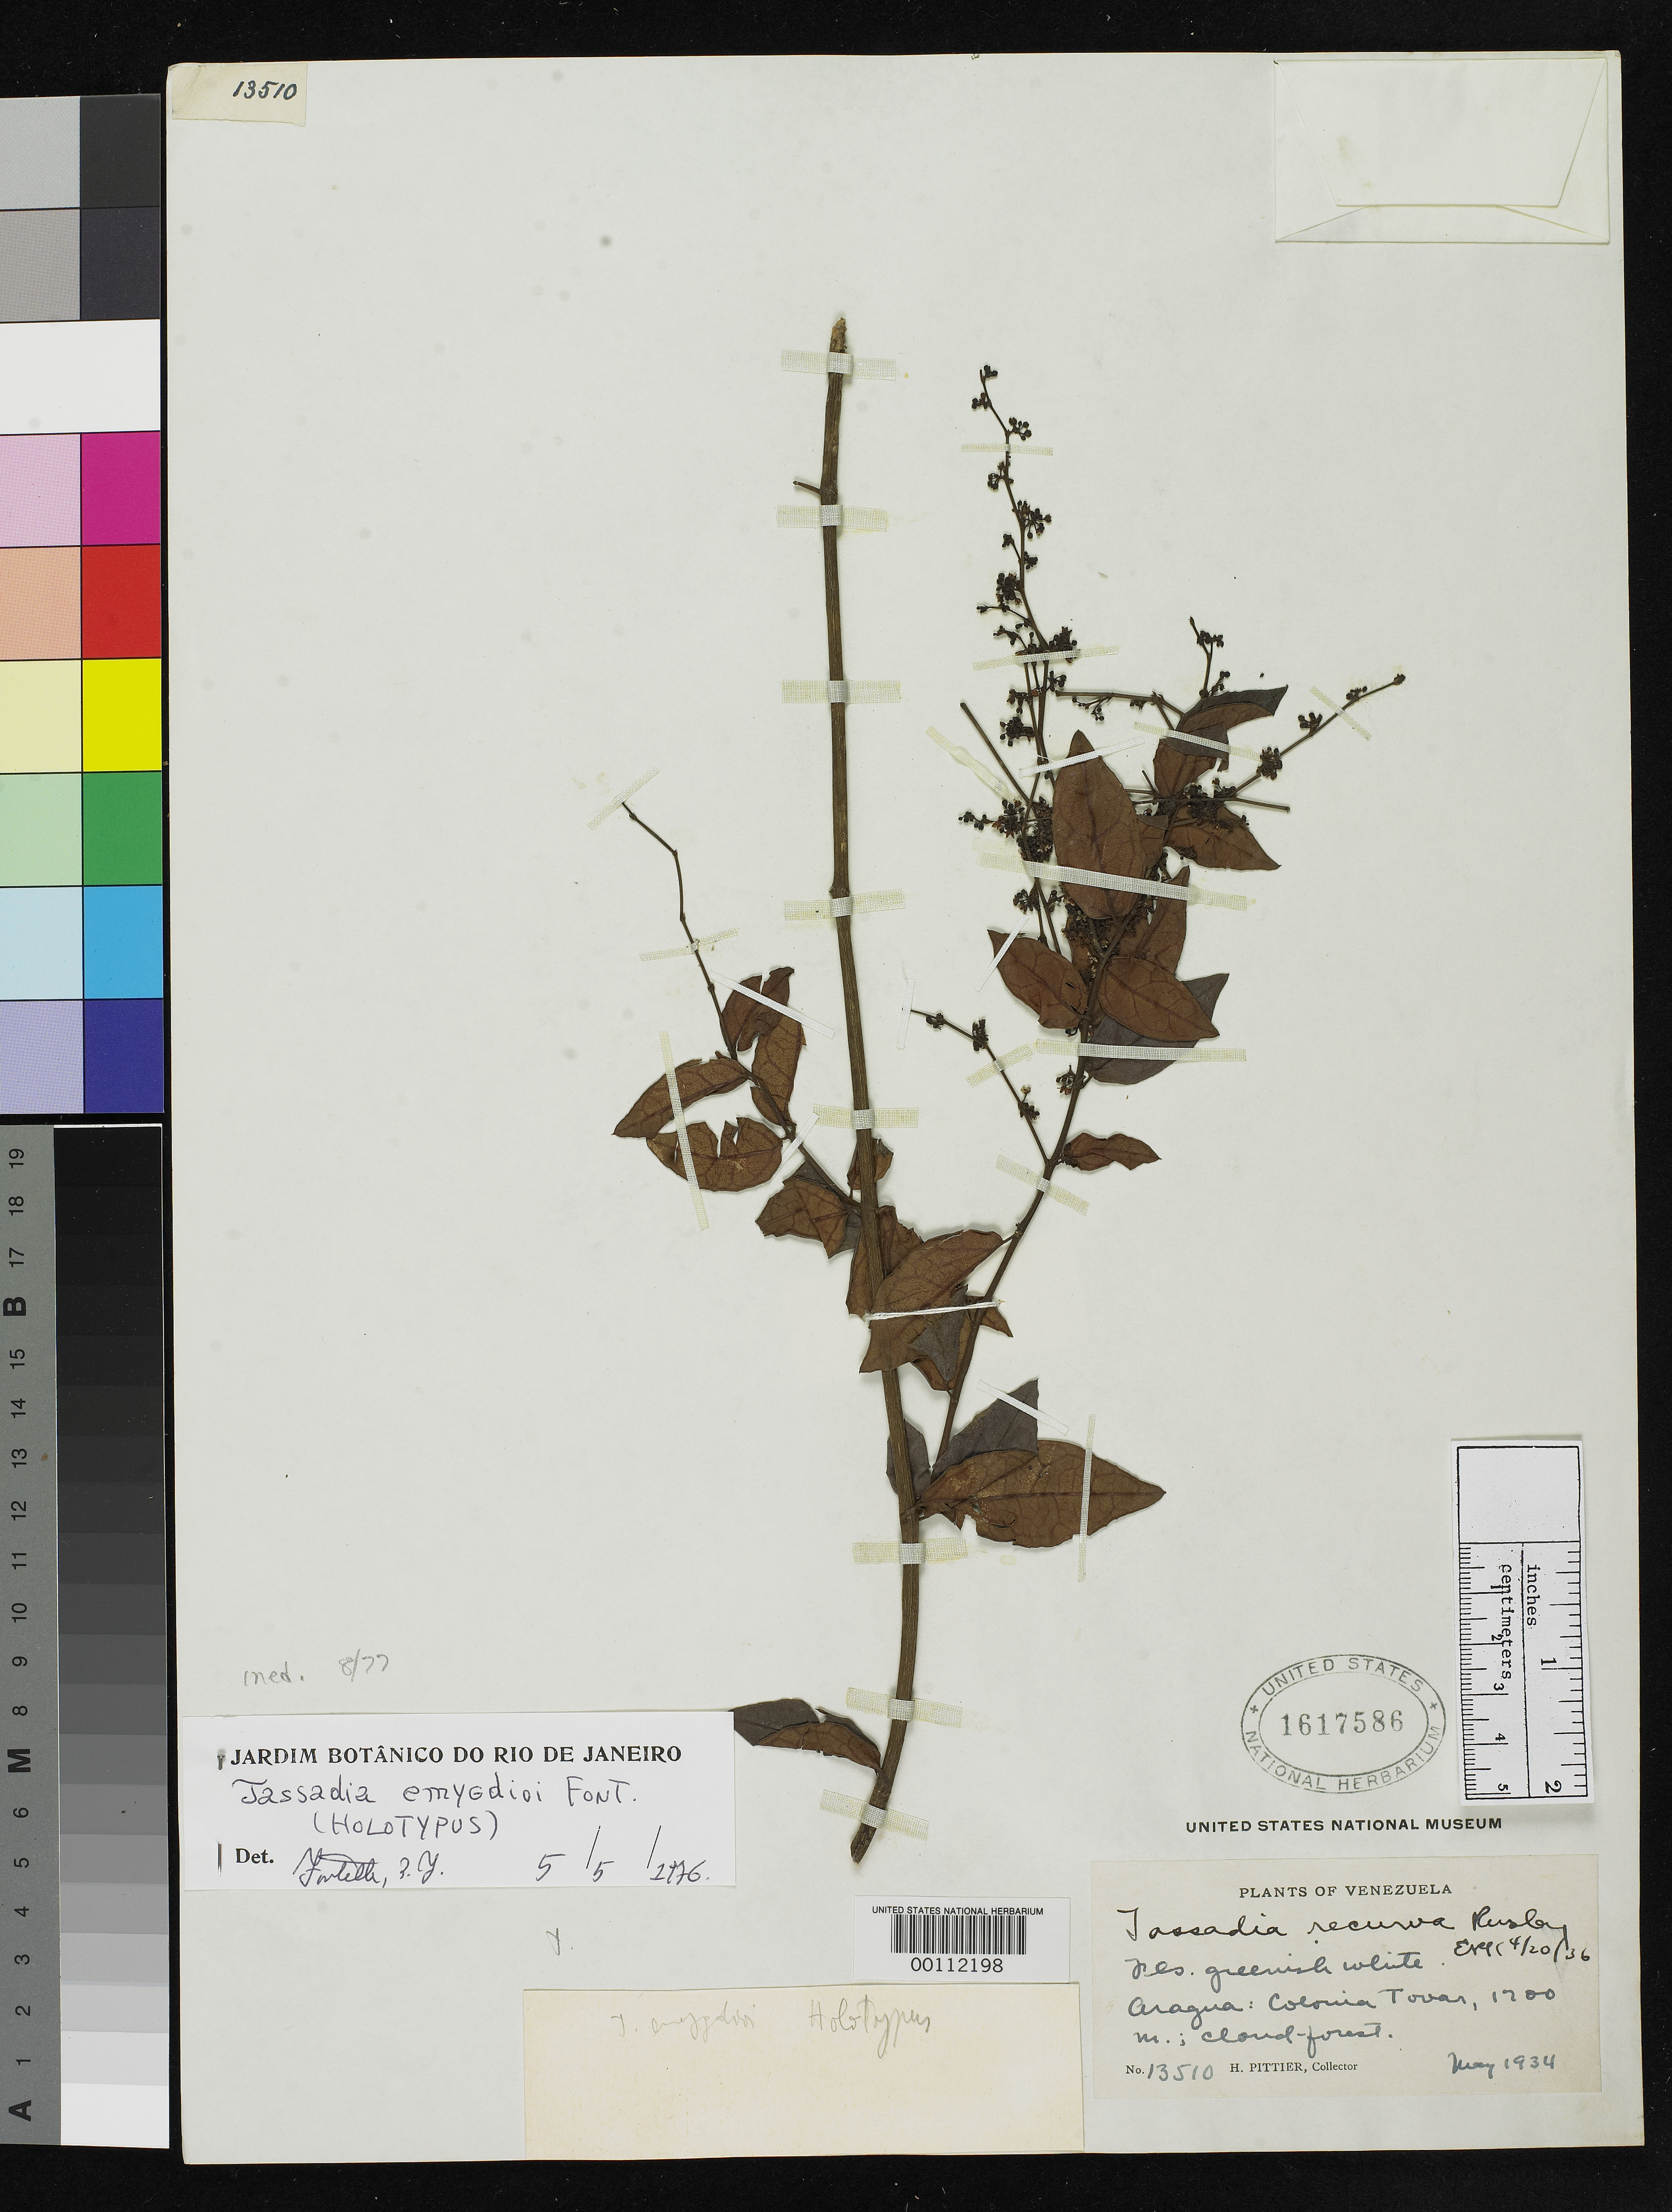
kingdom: Plantae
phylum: Tracheophyta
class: Magnoliopsida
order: Gentianales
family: Apocynaceae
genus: Tassadia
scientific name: Tassadia emygdioi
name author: Fontella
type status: Holotype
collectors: H. F. Pittier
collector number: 13510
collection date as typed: May 1934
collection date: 1934-05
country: Venezuela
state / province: Aragua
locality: Colima Tovar.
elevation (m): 1700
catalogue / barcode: US 1617586